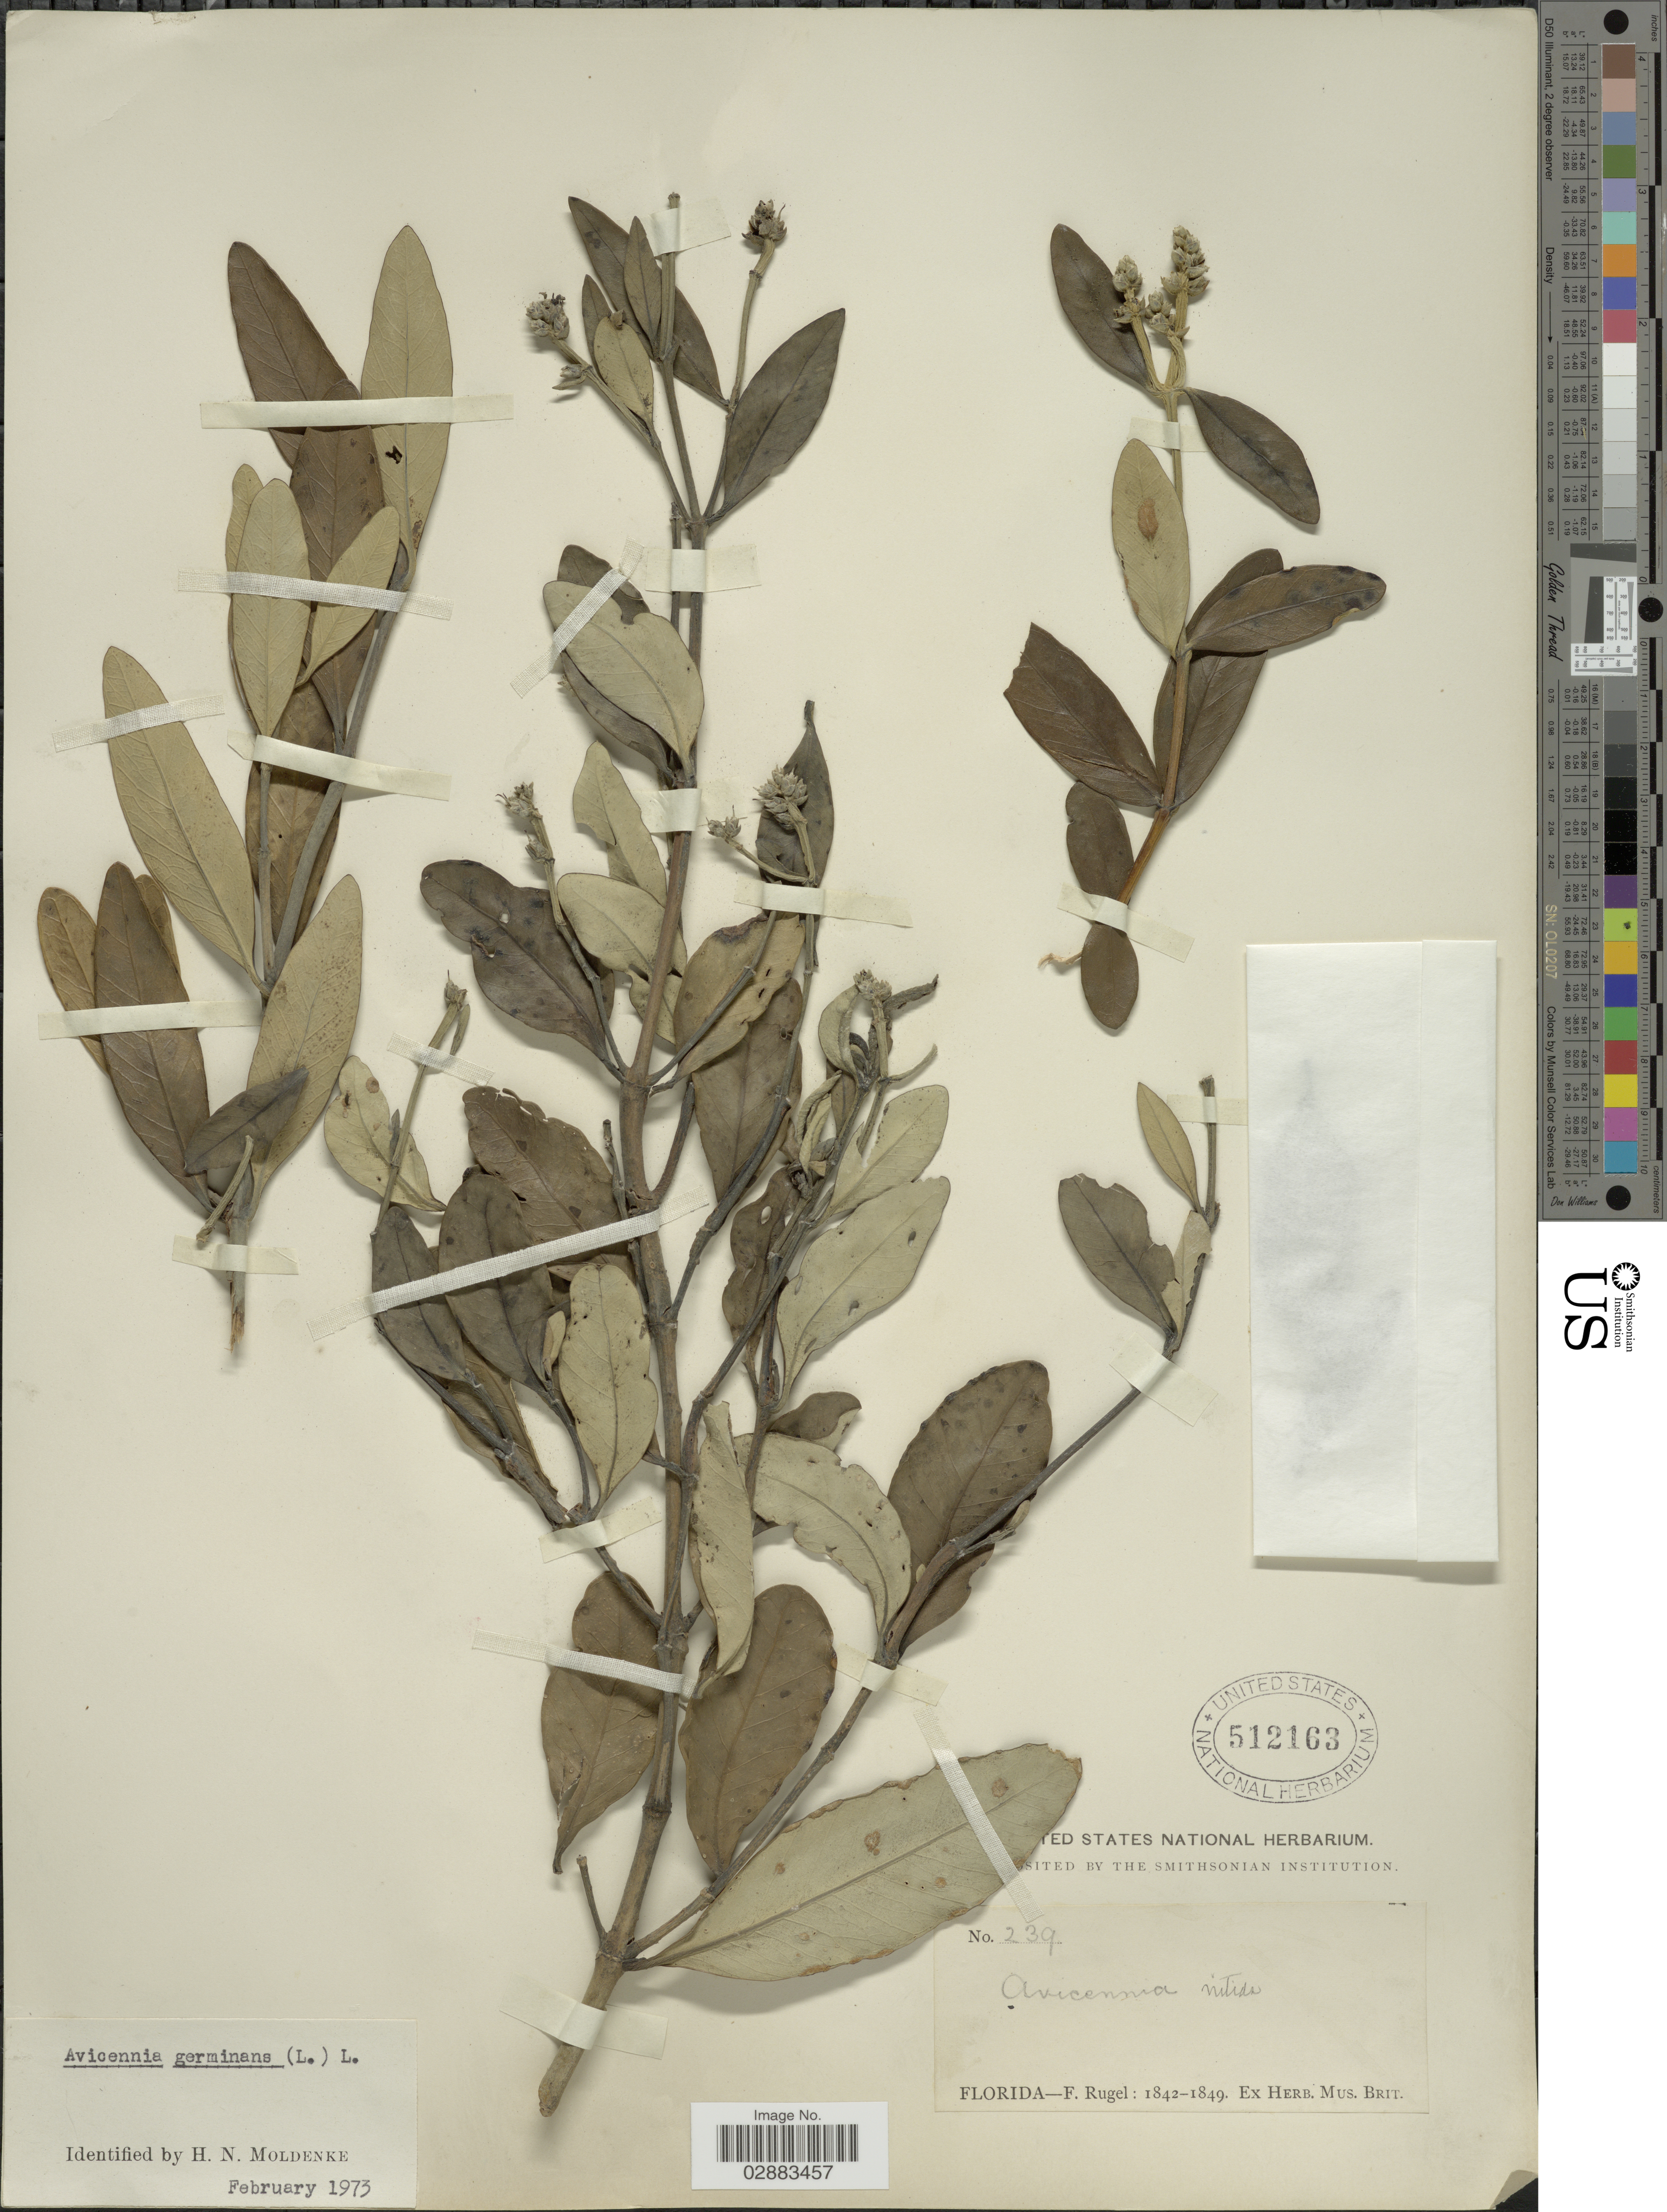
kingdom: Plantae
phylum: Tracheophyta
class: Magnoliopsida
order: Lamiales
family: Acanthaceae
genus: Avicennia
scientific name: Avicennia germinans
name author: (L.) L.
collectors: F. Rugel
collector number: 239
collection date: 1842/1849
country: United States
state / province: Florida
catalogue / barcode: US 512163